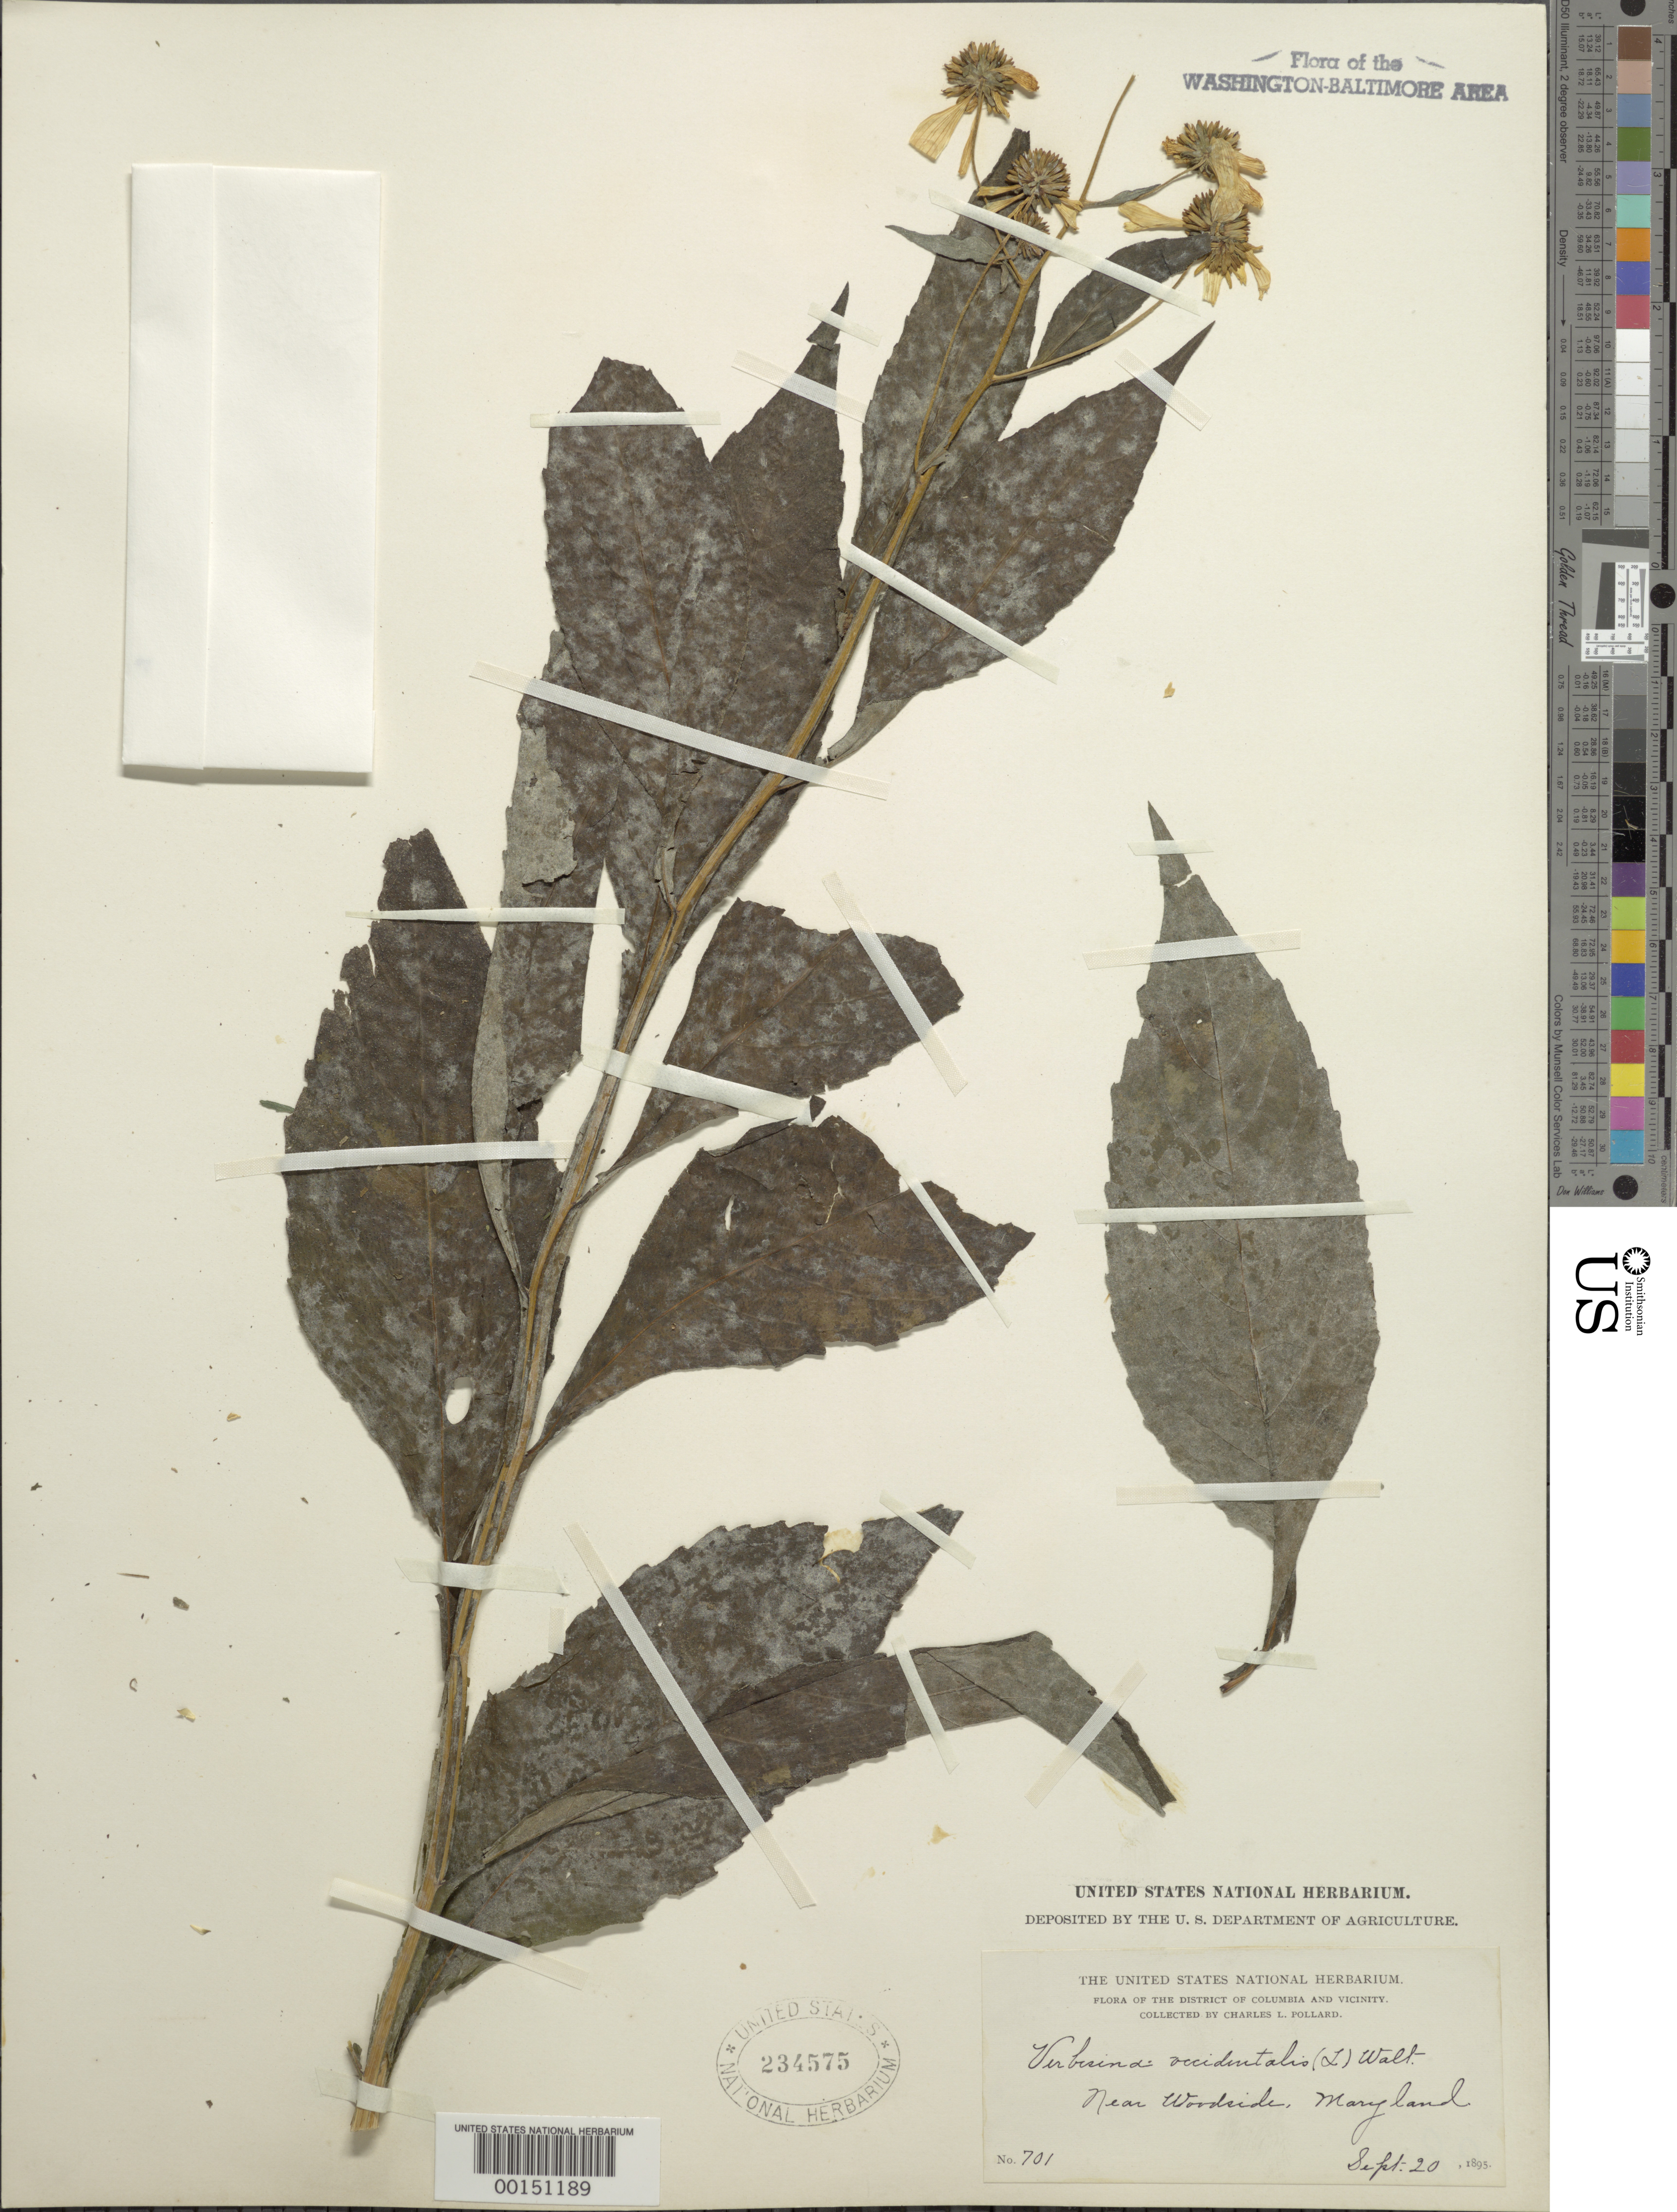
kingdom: Plantae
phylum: Tracheophyta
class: Magnoliopsida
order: Asterales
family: Asteraceae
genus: Verbesina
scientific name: Verbesina alternifolia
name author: (L.) Britton ex Kearney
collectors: C. L. Pollard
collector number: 701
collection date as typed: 20 Sep 1895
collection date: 1895-09-20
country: United States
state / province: Maryland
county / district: Montgomery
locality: Woodside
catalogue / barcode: US 234575